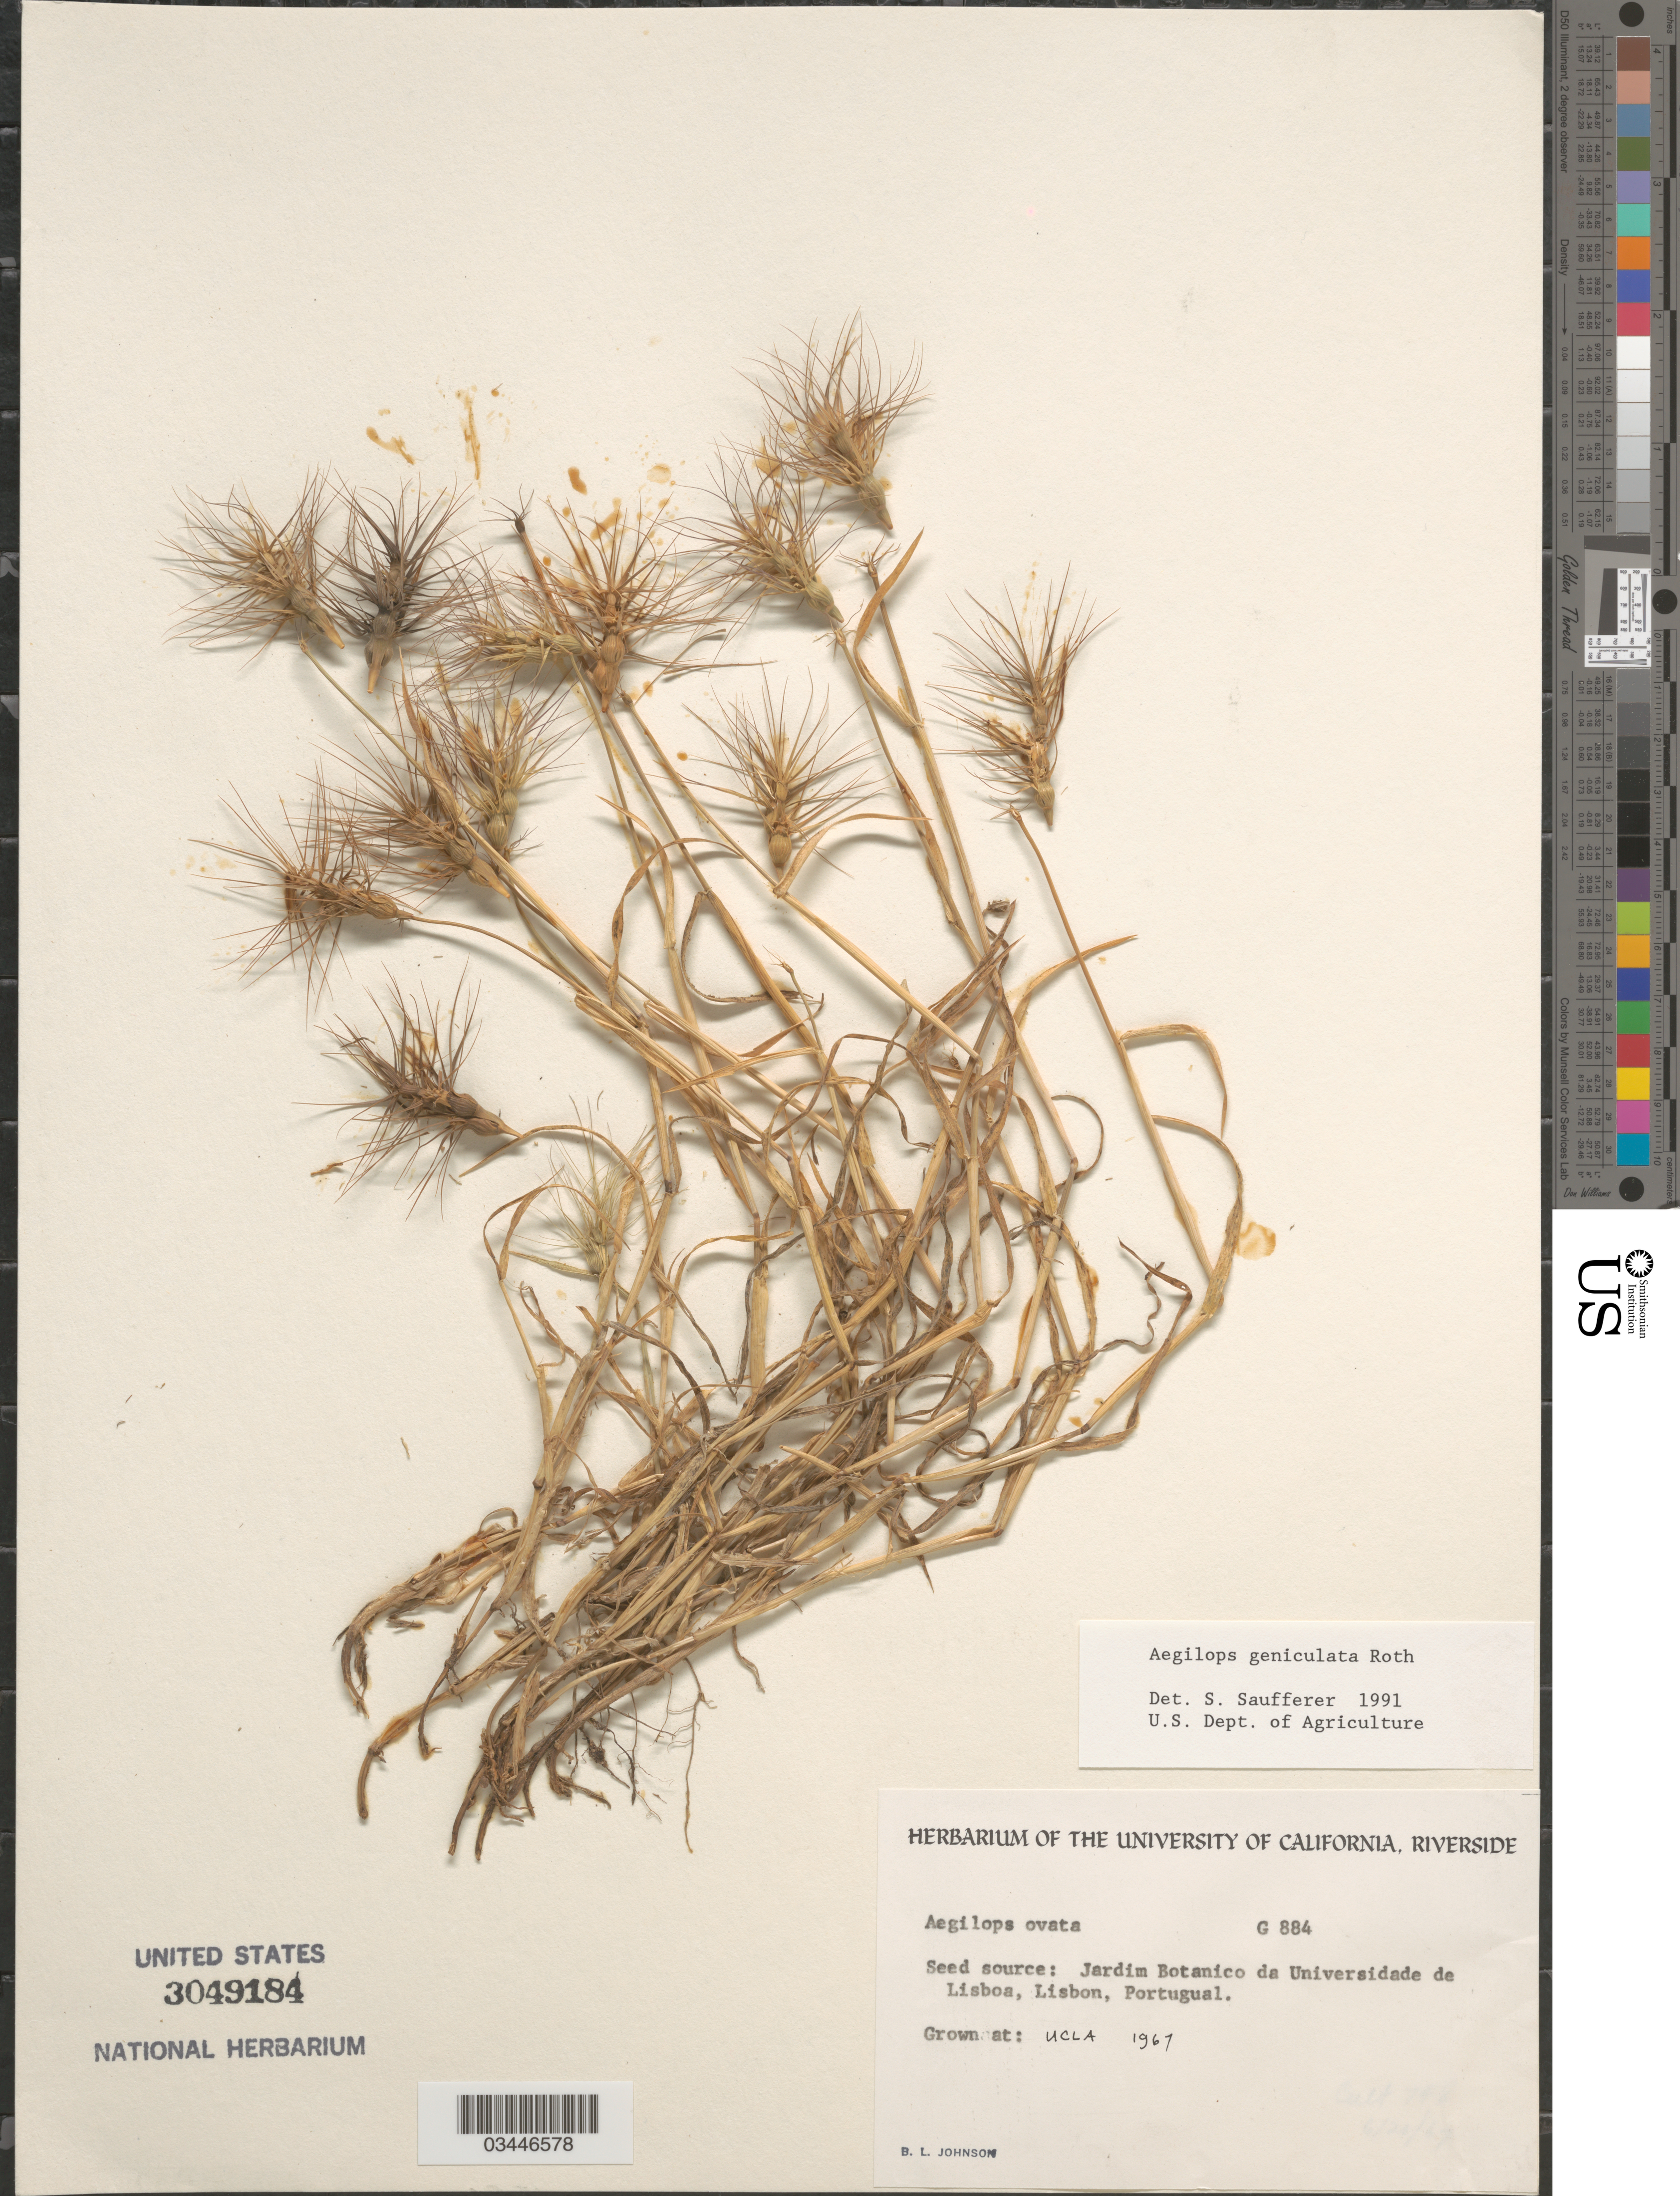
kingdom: Plantae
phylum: Tracheophyta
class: Liliopsida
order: Poales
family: Poaceae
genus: Aegilops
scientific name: Aegilops geniculata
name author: Roth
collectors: B. Johnson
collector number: G884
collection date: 1967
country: United States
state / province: California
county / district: Los Angeles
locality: UCLA.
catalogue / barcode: US 3049184